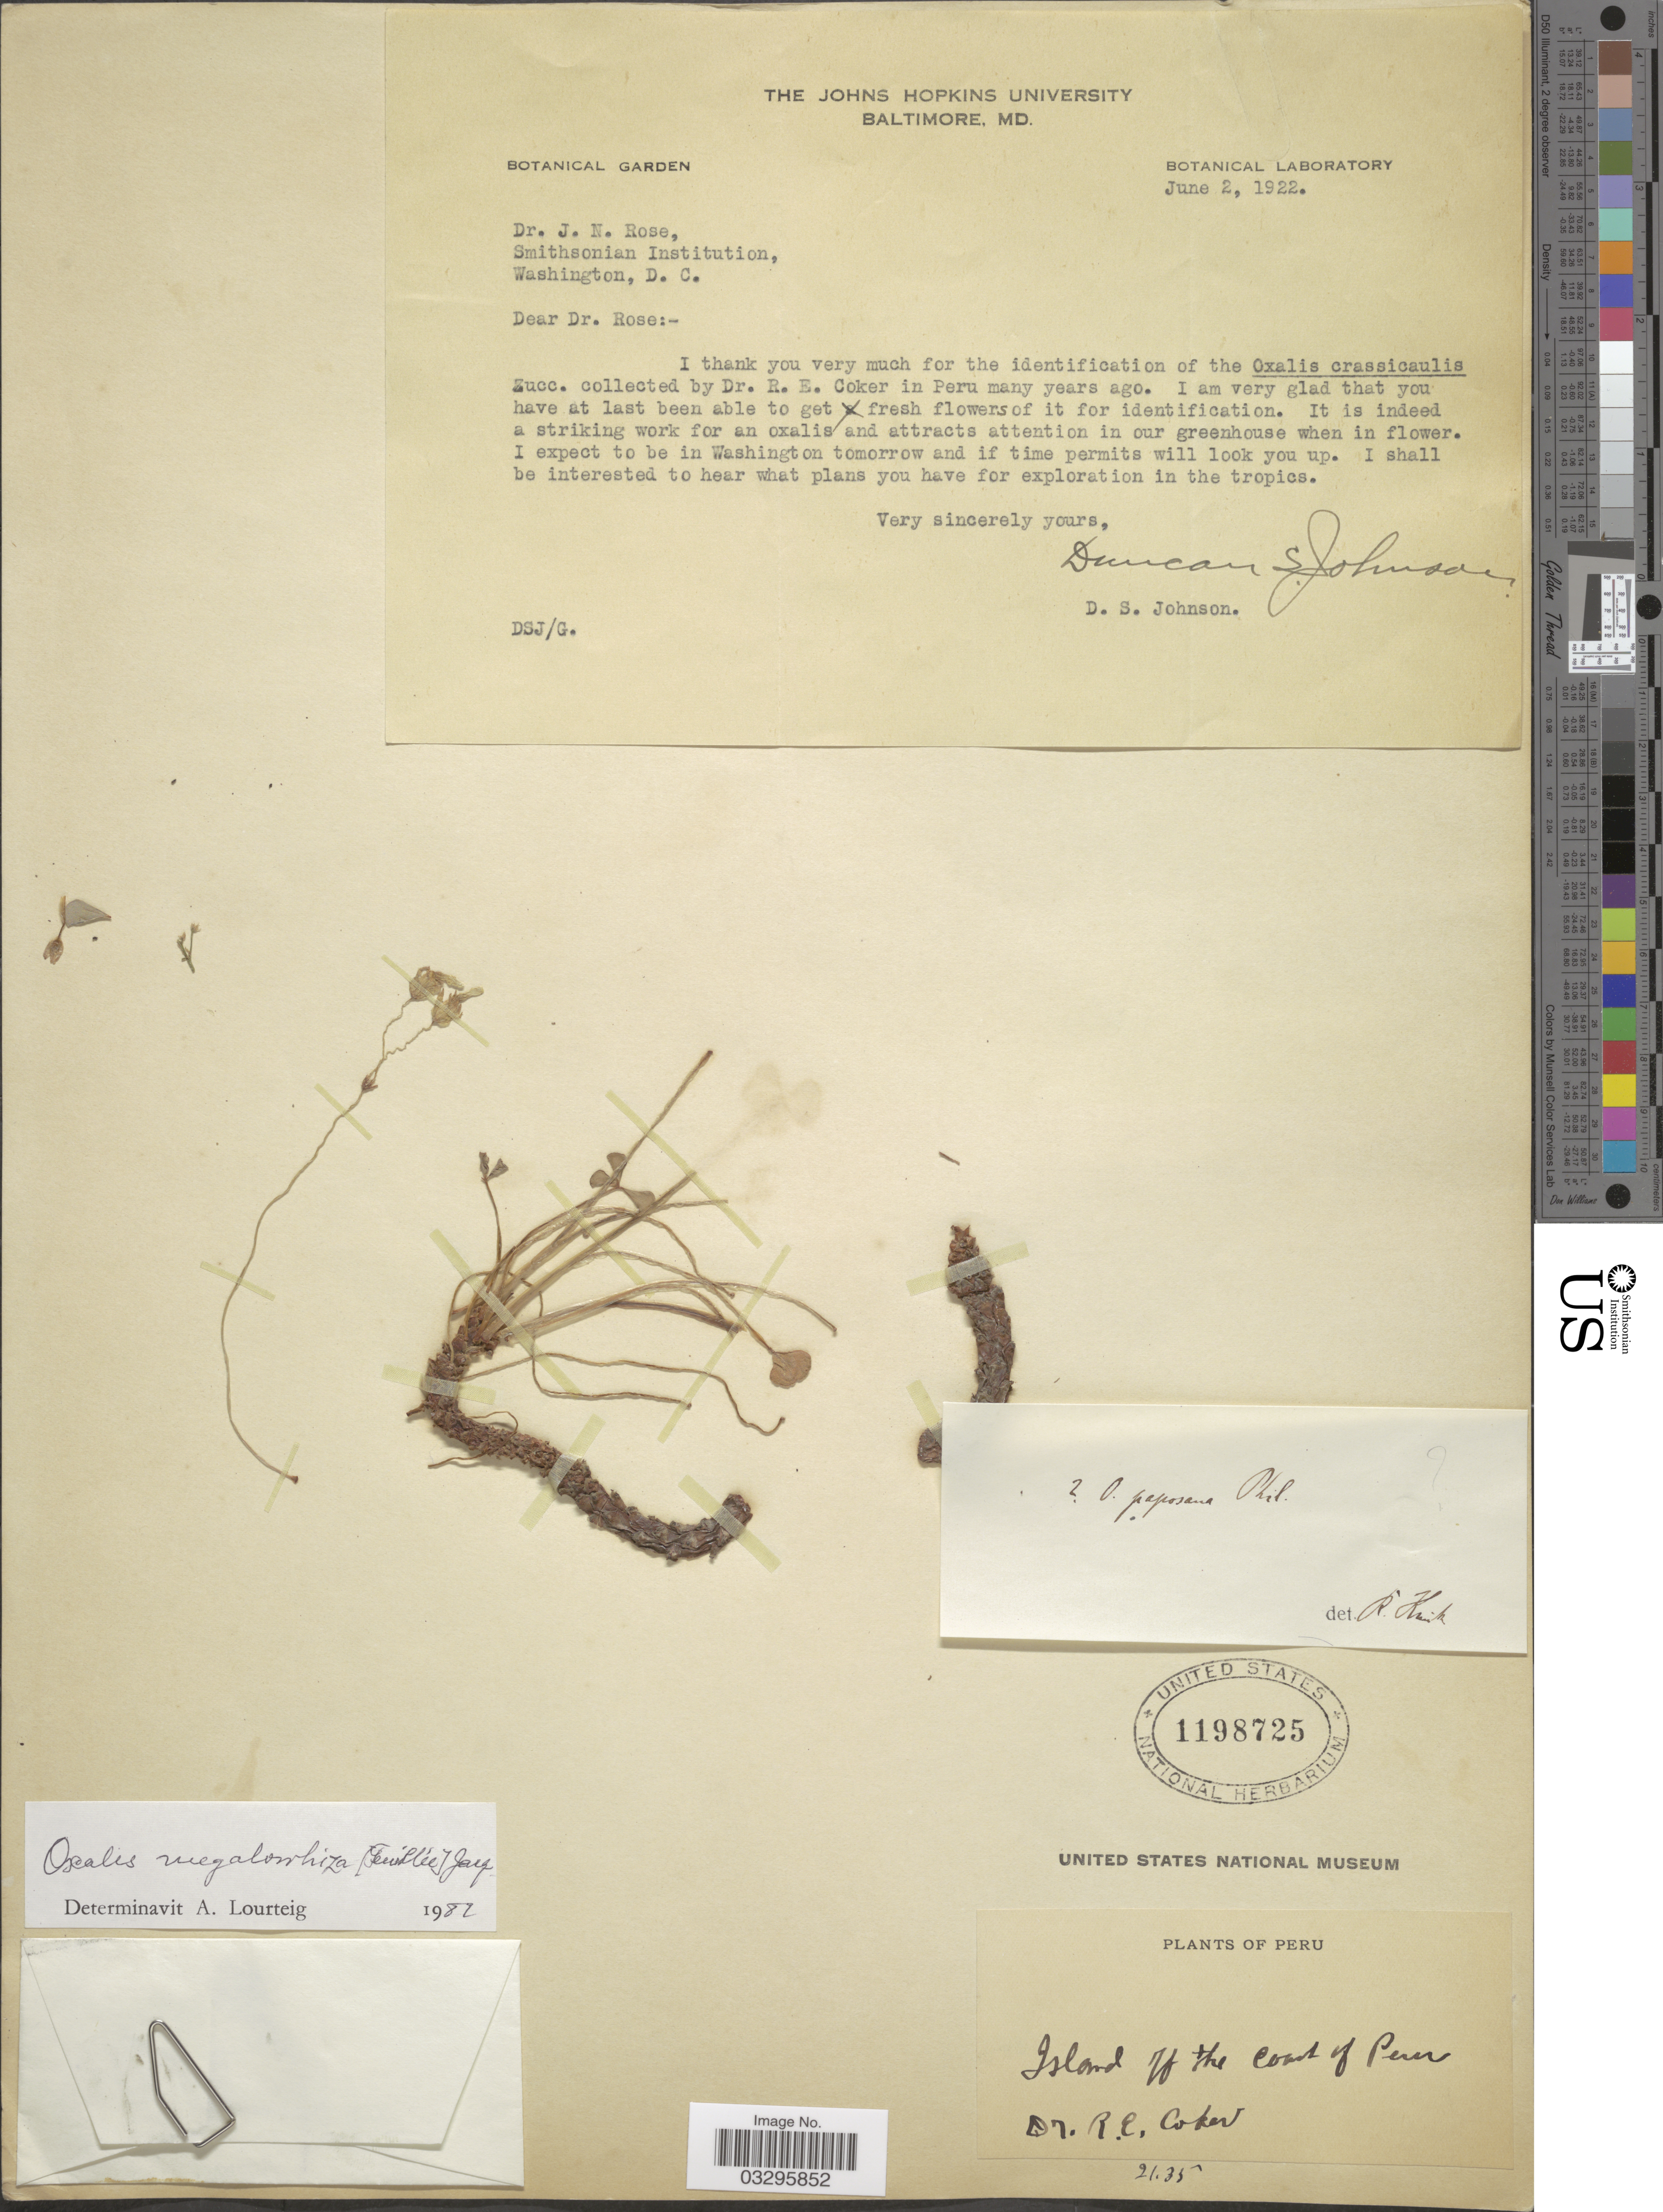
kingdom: Plantae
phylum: Tracheophyta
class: Magnoliopsida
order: Oxalidales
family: Oxalidaceae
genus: Oxalis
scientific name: Oxalis megalorrhiza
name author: Jacq.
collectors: R. Coker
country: Peru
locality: Island off the coast of Peru.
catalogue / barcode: US 1198725